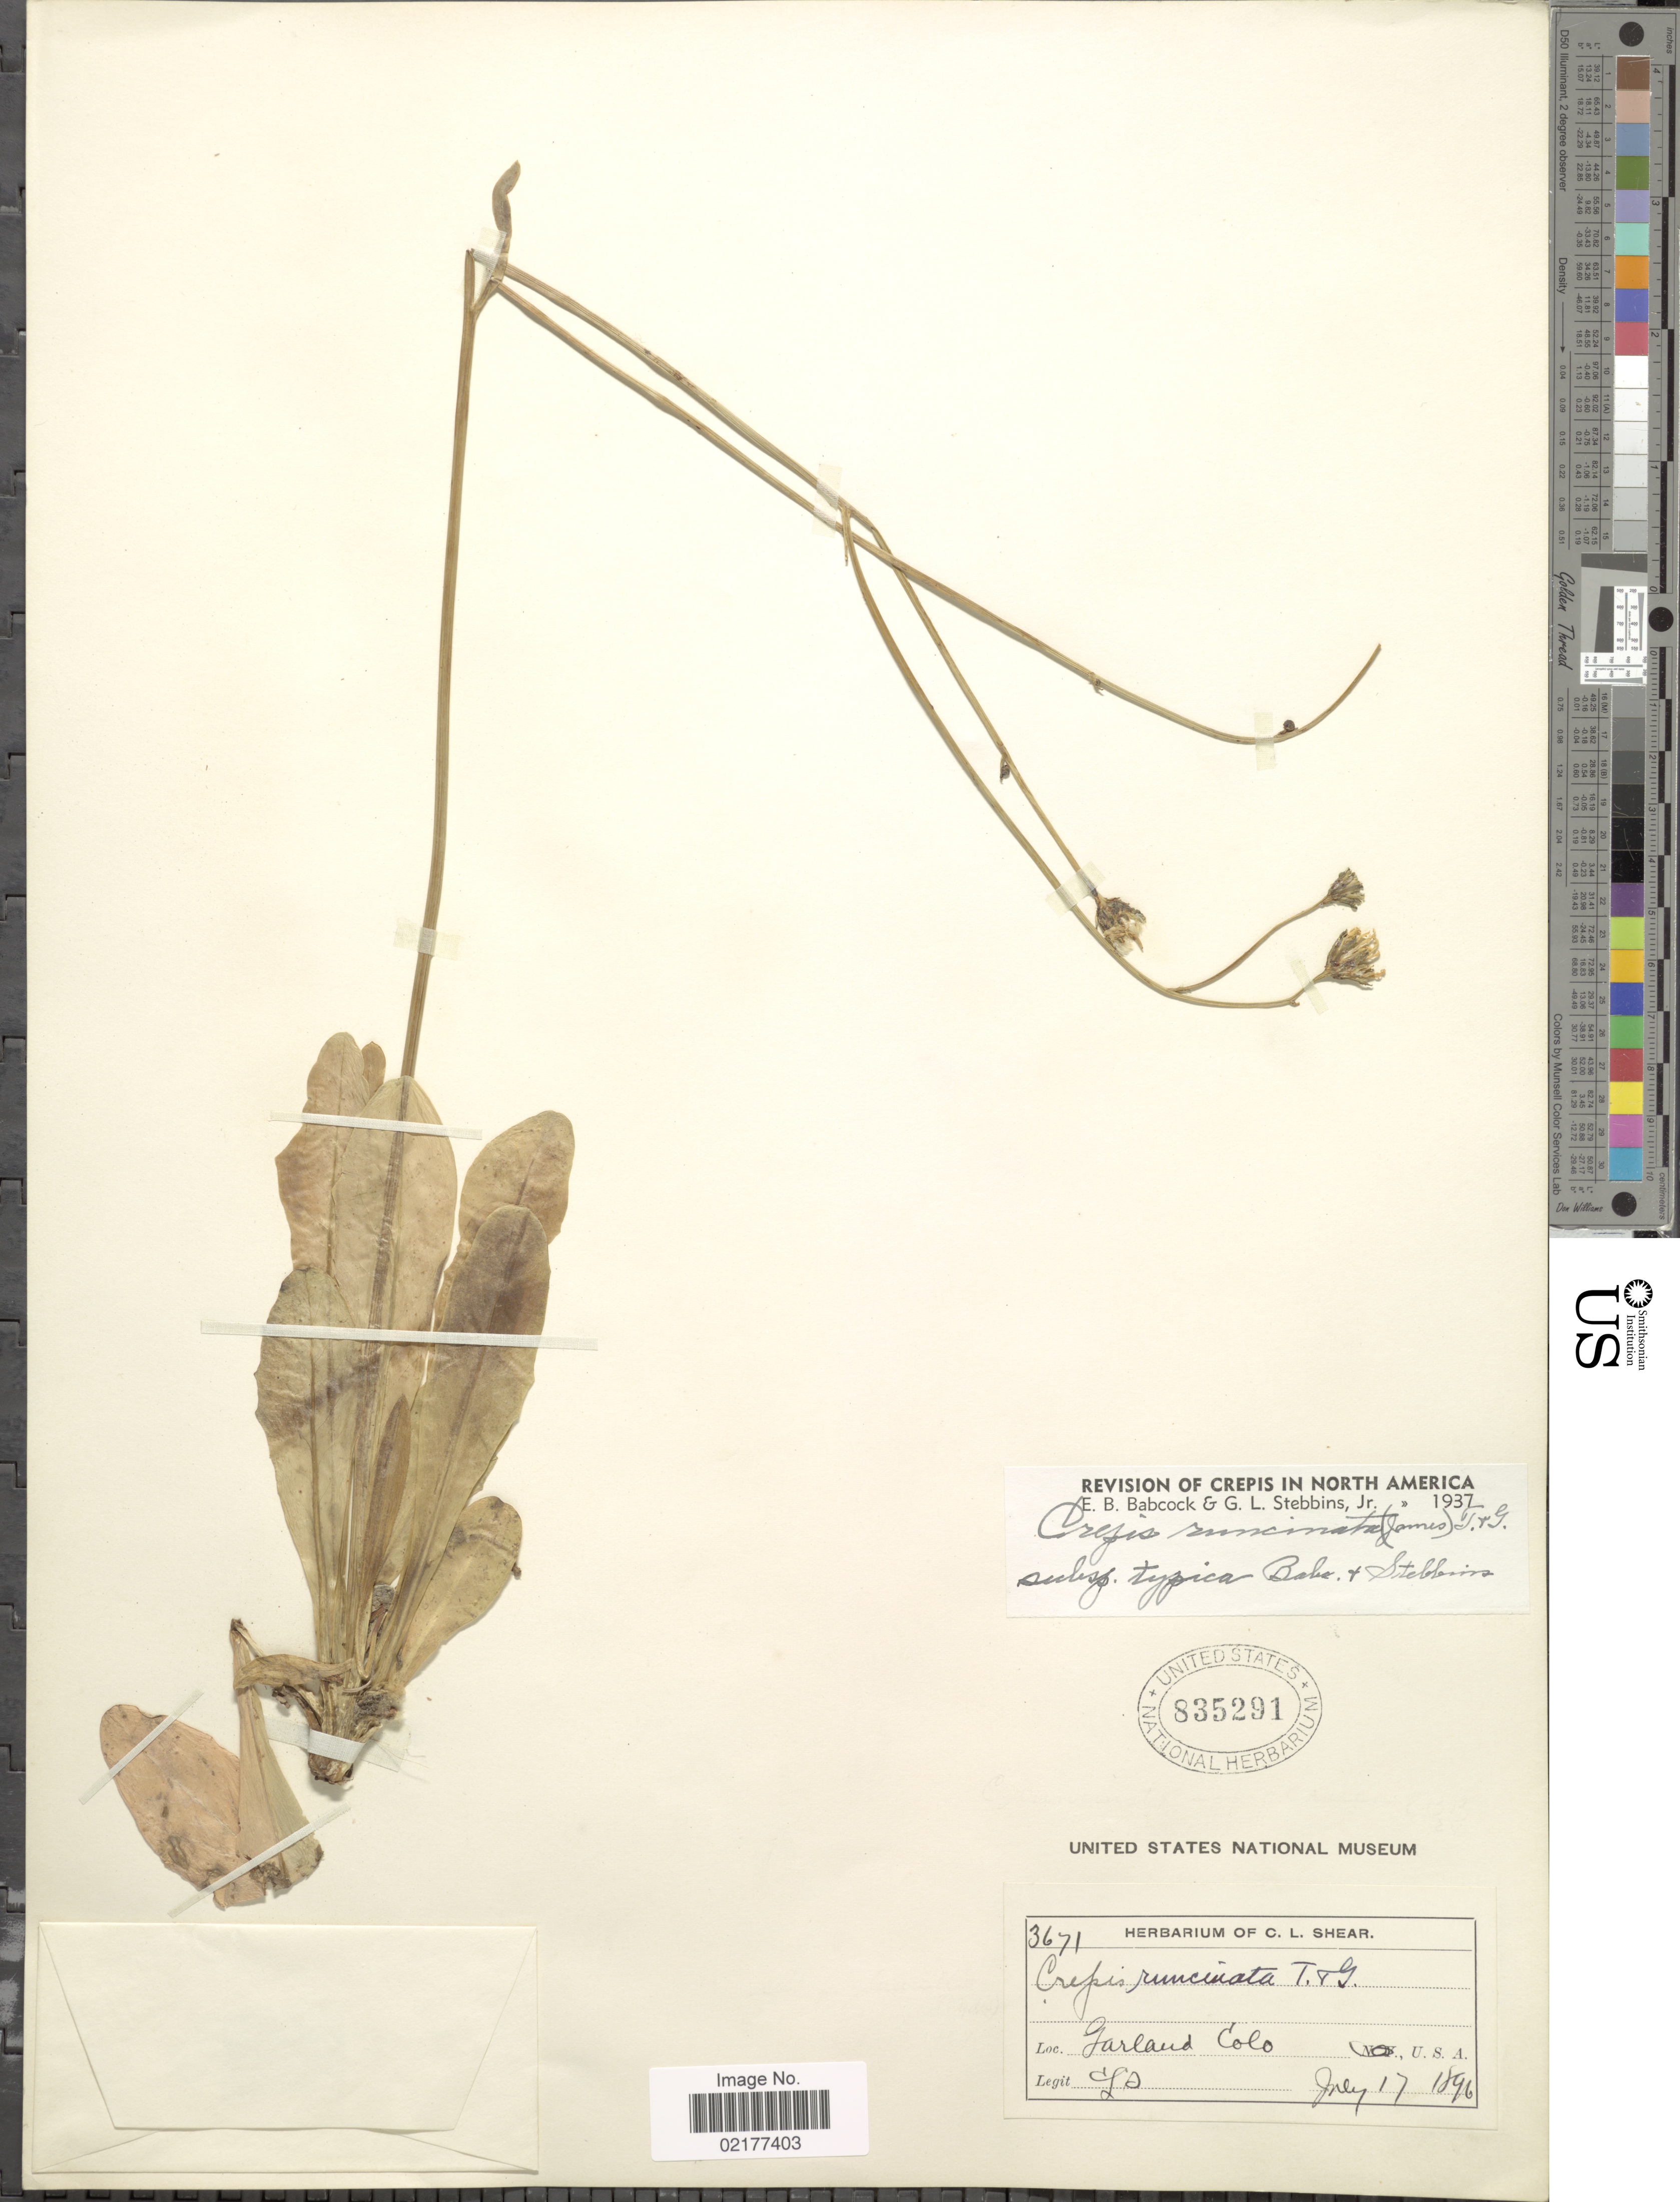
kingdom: Plantae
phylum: Tracheophyta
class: Magnoliopsida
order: Asterales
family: Asteraceae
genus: Crepis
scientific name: Crepis runcinata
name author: Torr. & A. Gray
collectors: C. L. Shear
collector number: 3671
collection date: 1896-07-17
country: United States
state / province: Colorado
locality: Garland Colo.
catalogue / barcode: US 835291